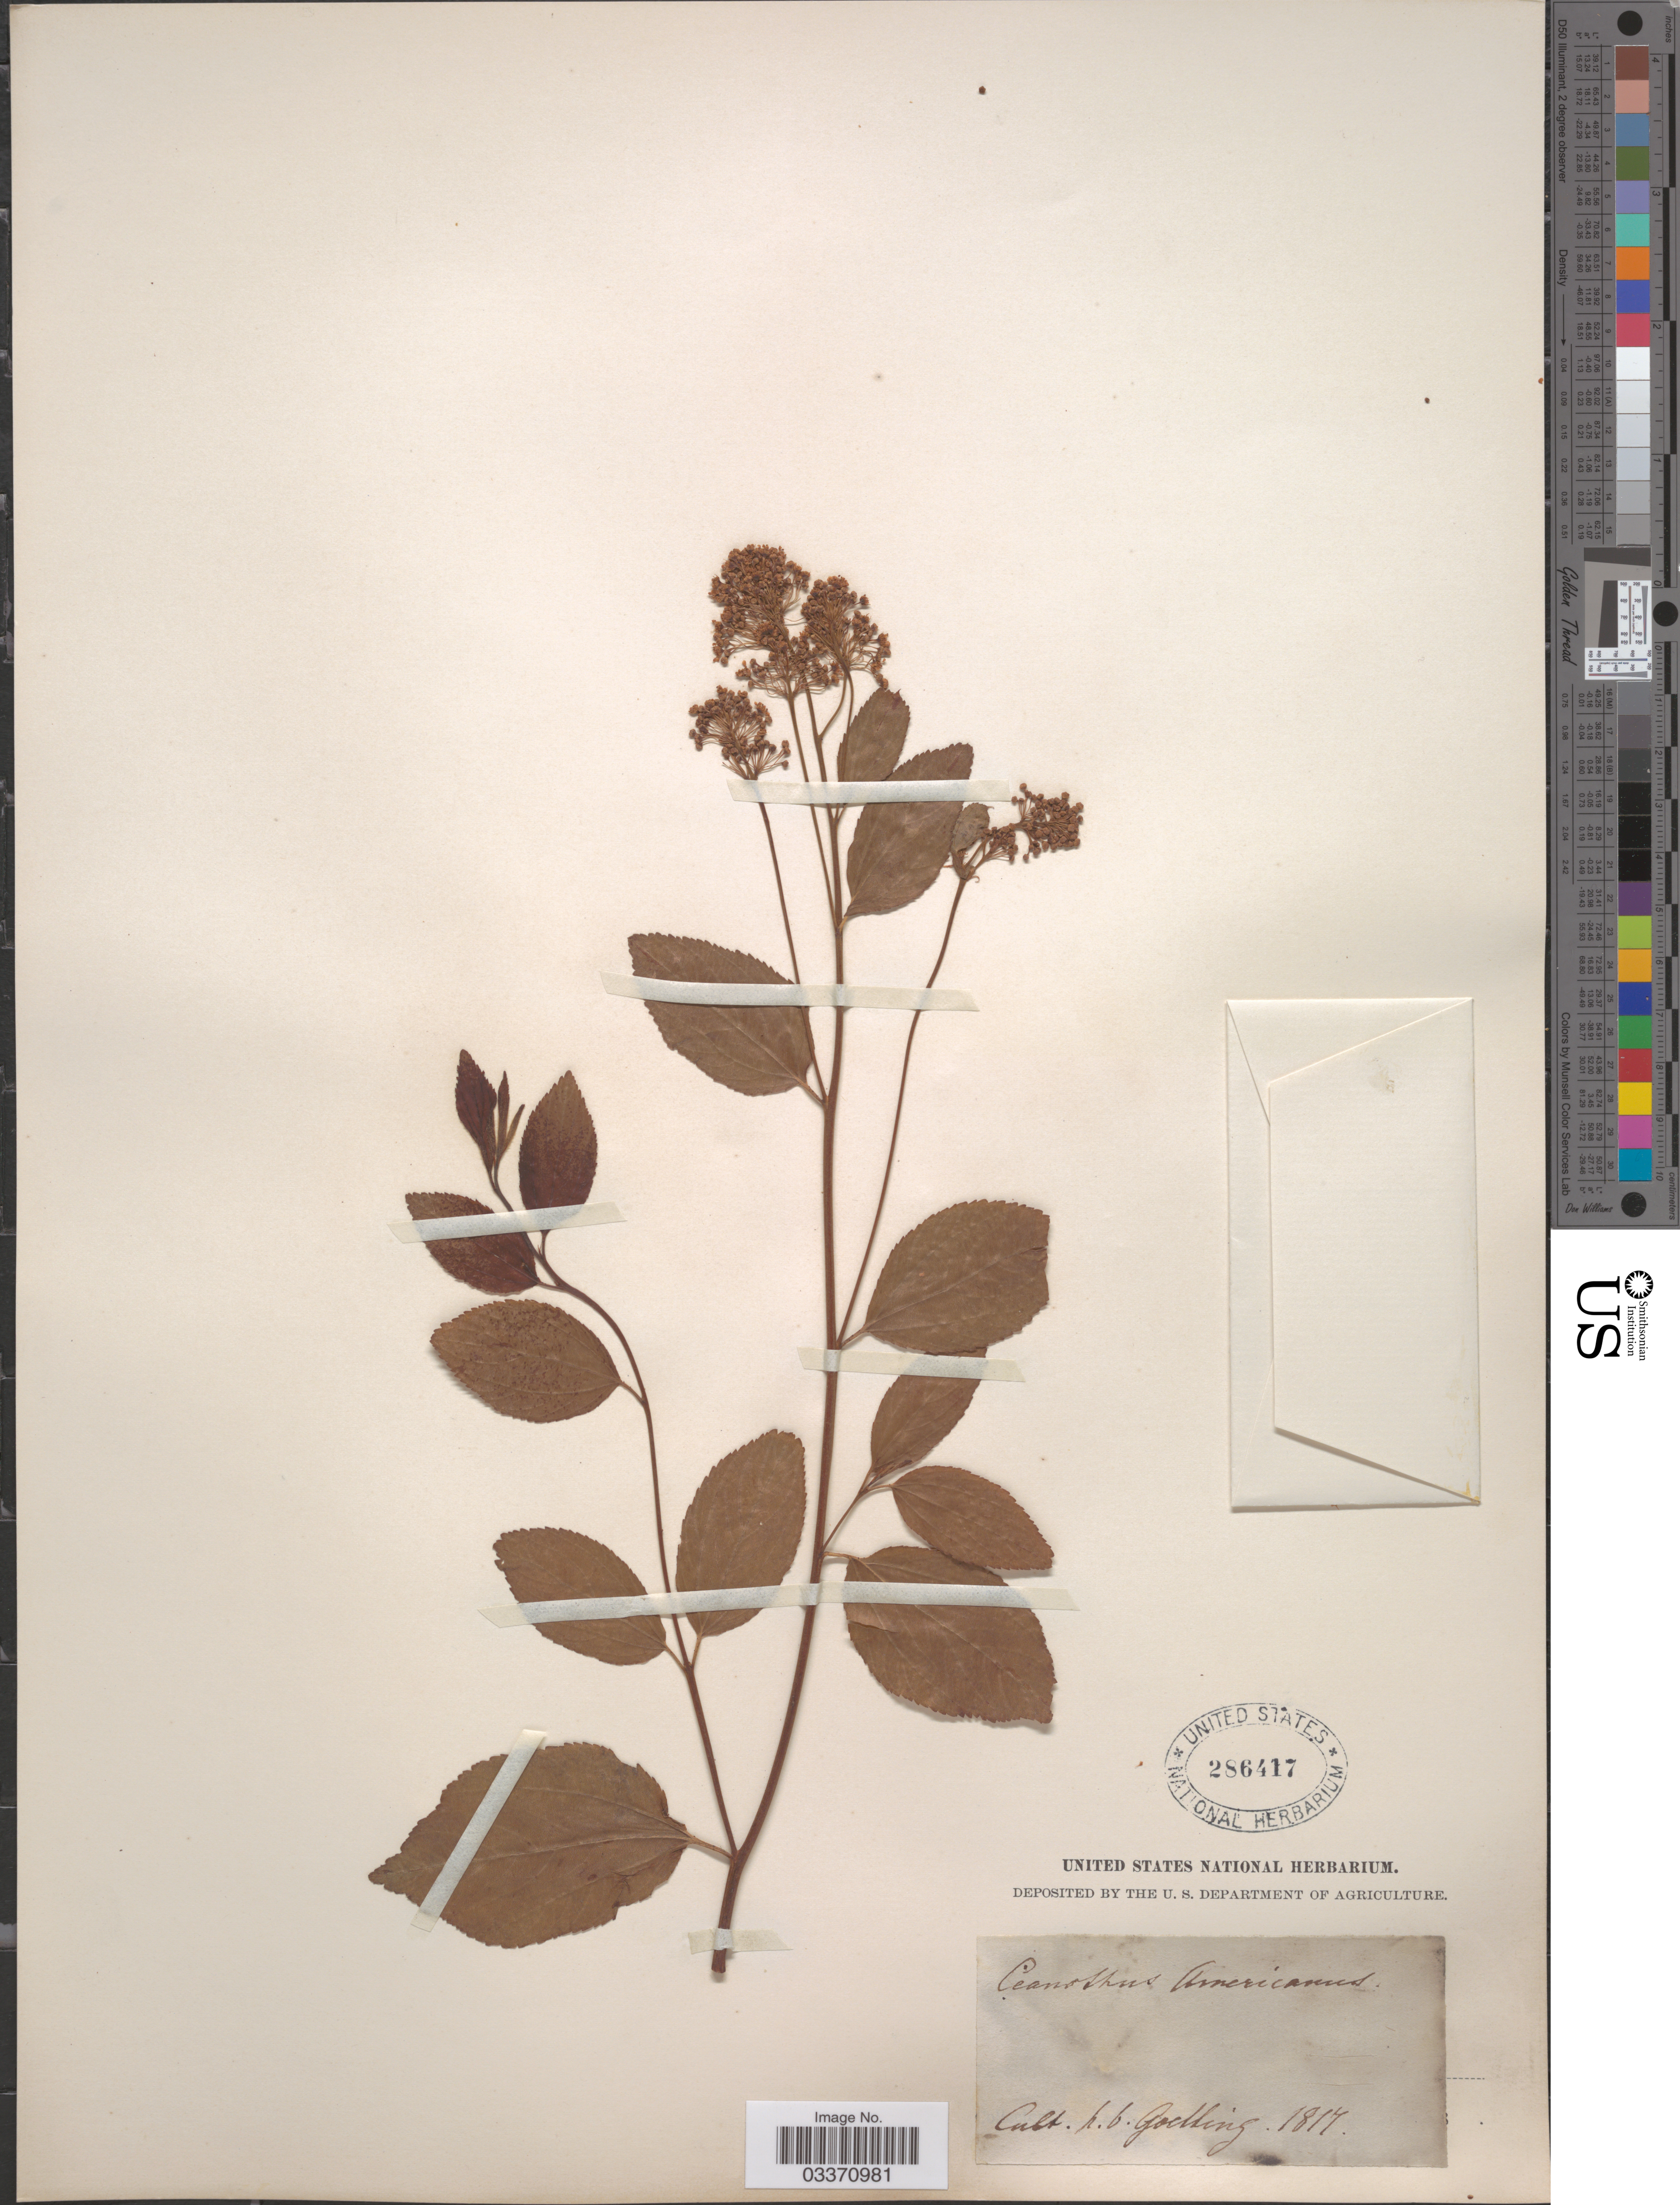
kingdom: Plantae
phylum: Tracheophyta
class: Magnoliopsida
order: Rosales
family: Rhamnaceae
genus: Ceanothus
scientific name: Ceanothus sp.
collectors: ex herb. United States National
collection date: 1817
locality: H. b. Godling [interpreted].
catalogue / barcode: US 286417